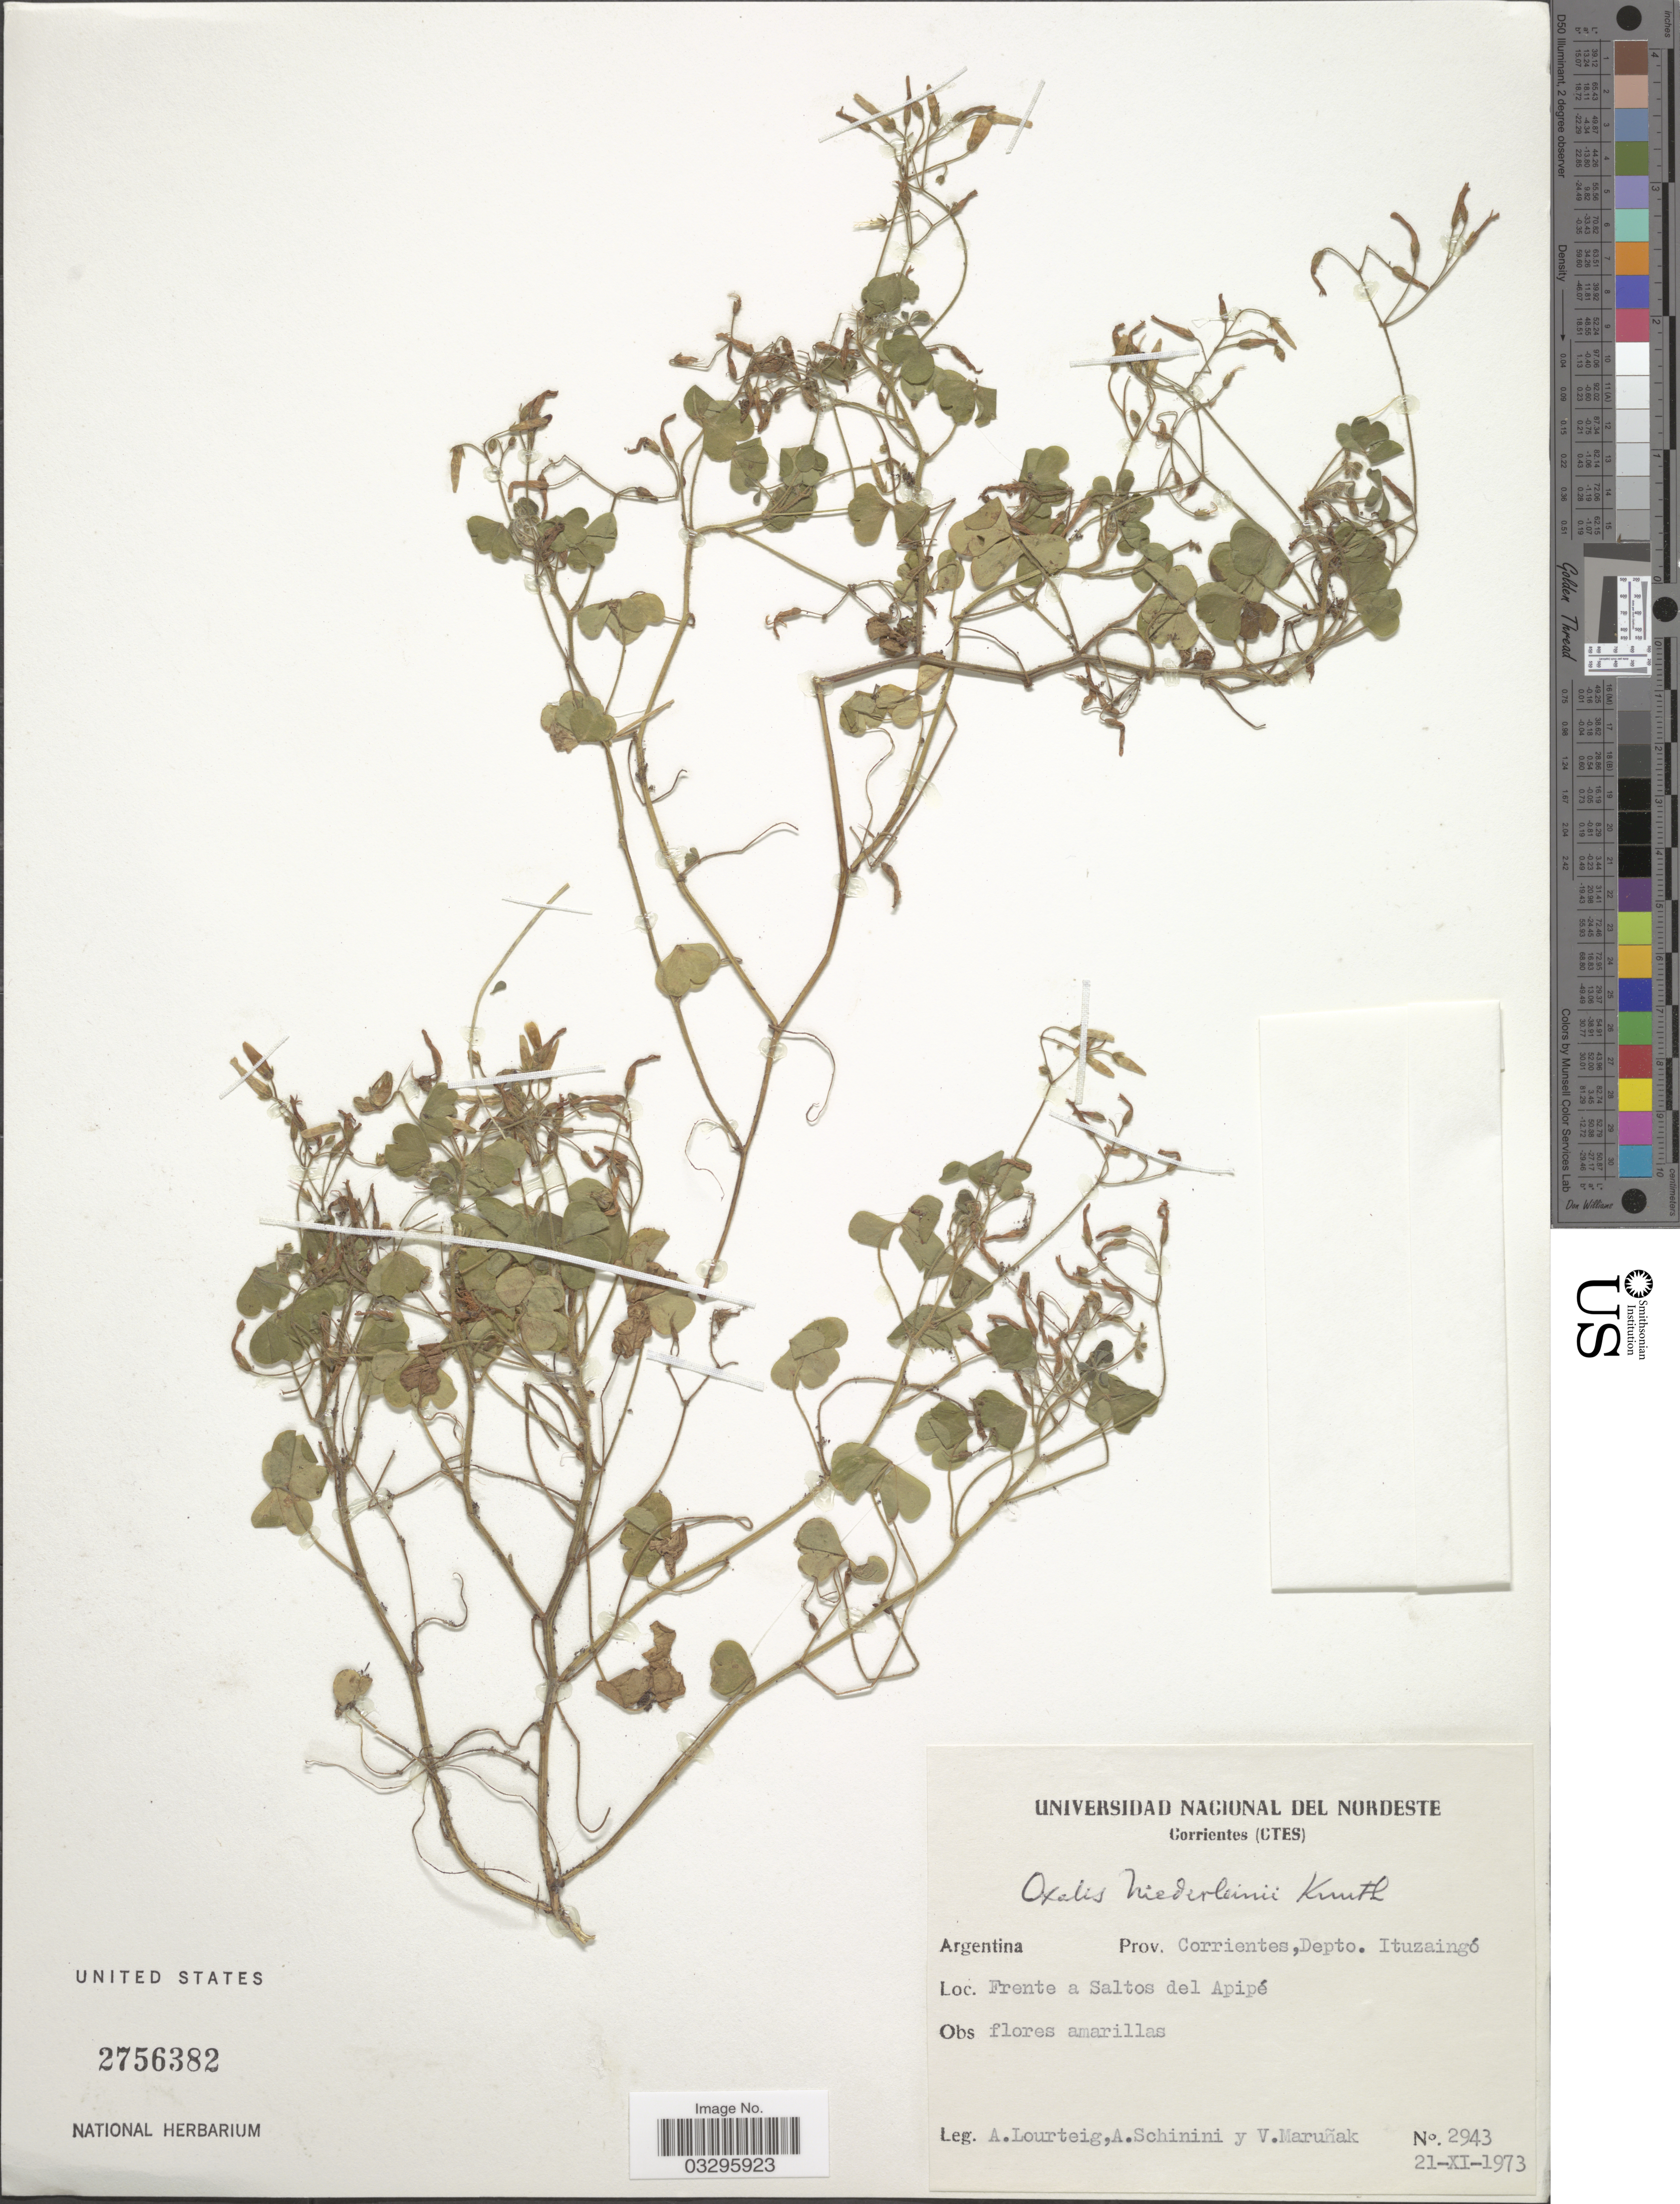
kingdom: Plantae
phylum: Tracheophyta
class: Magnoliopsida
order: Oxalidales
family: Oxalidaceae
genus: Oxalis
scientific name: Oxalis niederleinii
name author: R. Knuth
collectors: A. Lourteig, A. Schinini & V. Maruñak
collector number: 2943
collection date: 1973-11-21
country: Argentina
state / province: Corrientes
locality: Depto. Ituzaingó. Frente a Saltos del Apipé.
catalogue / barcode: US 2756382